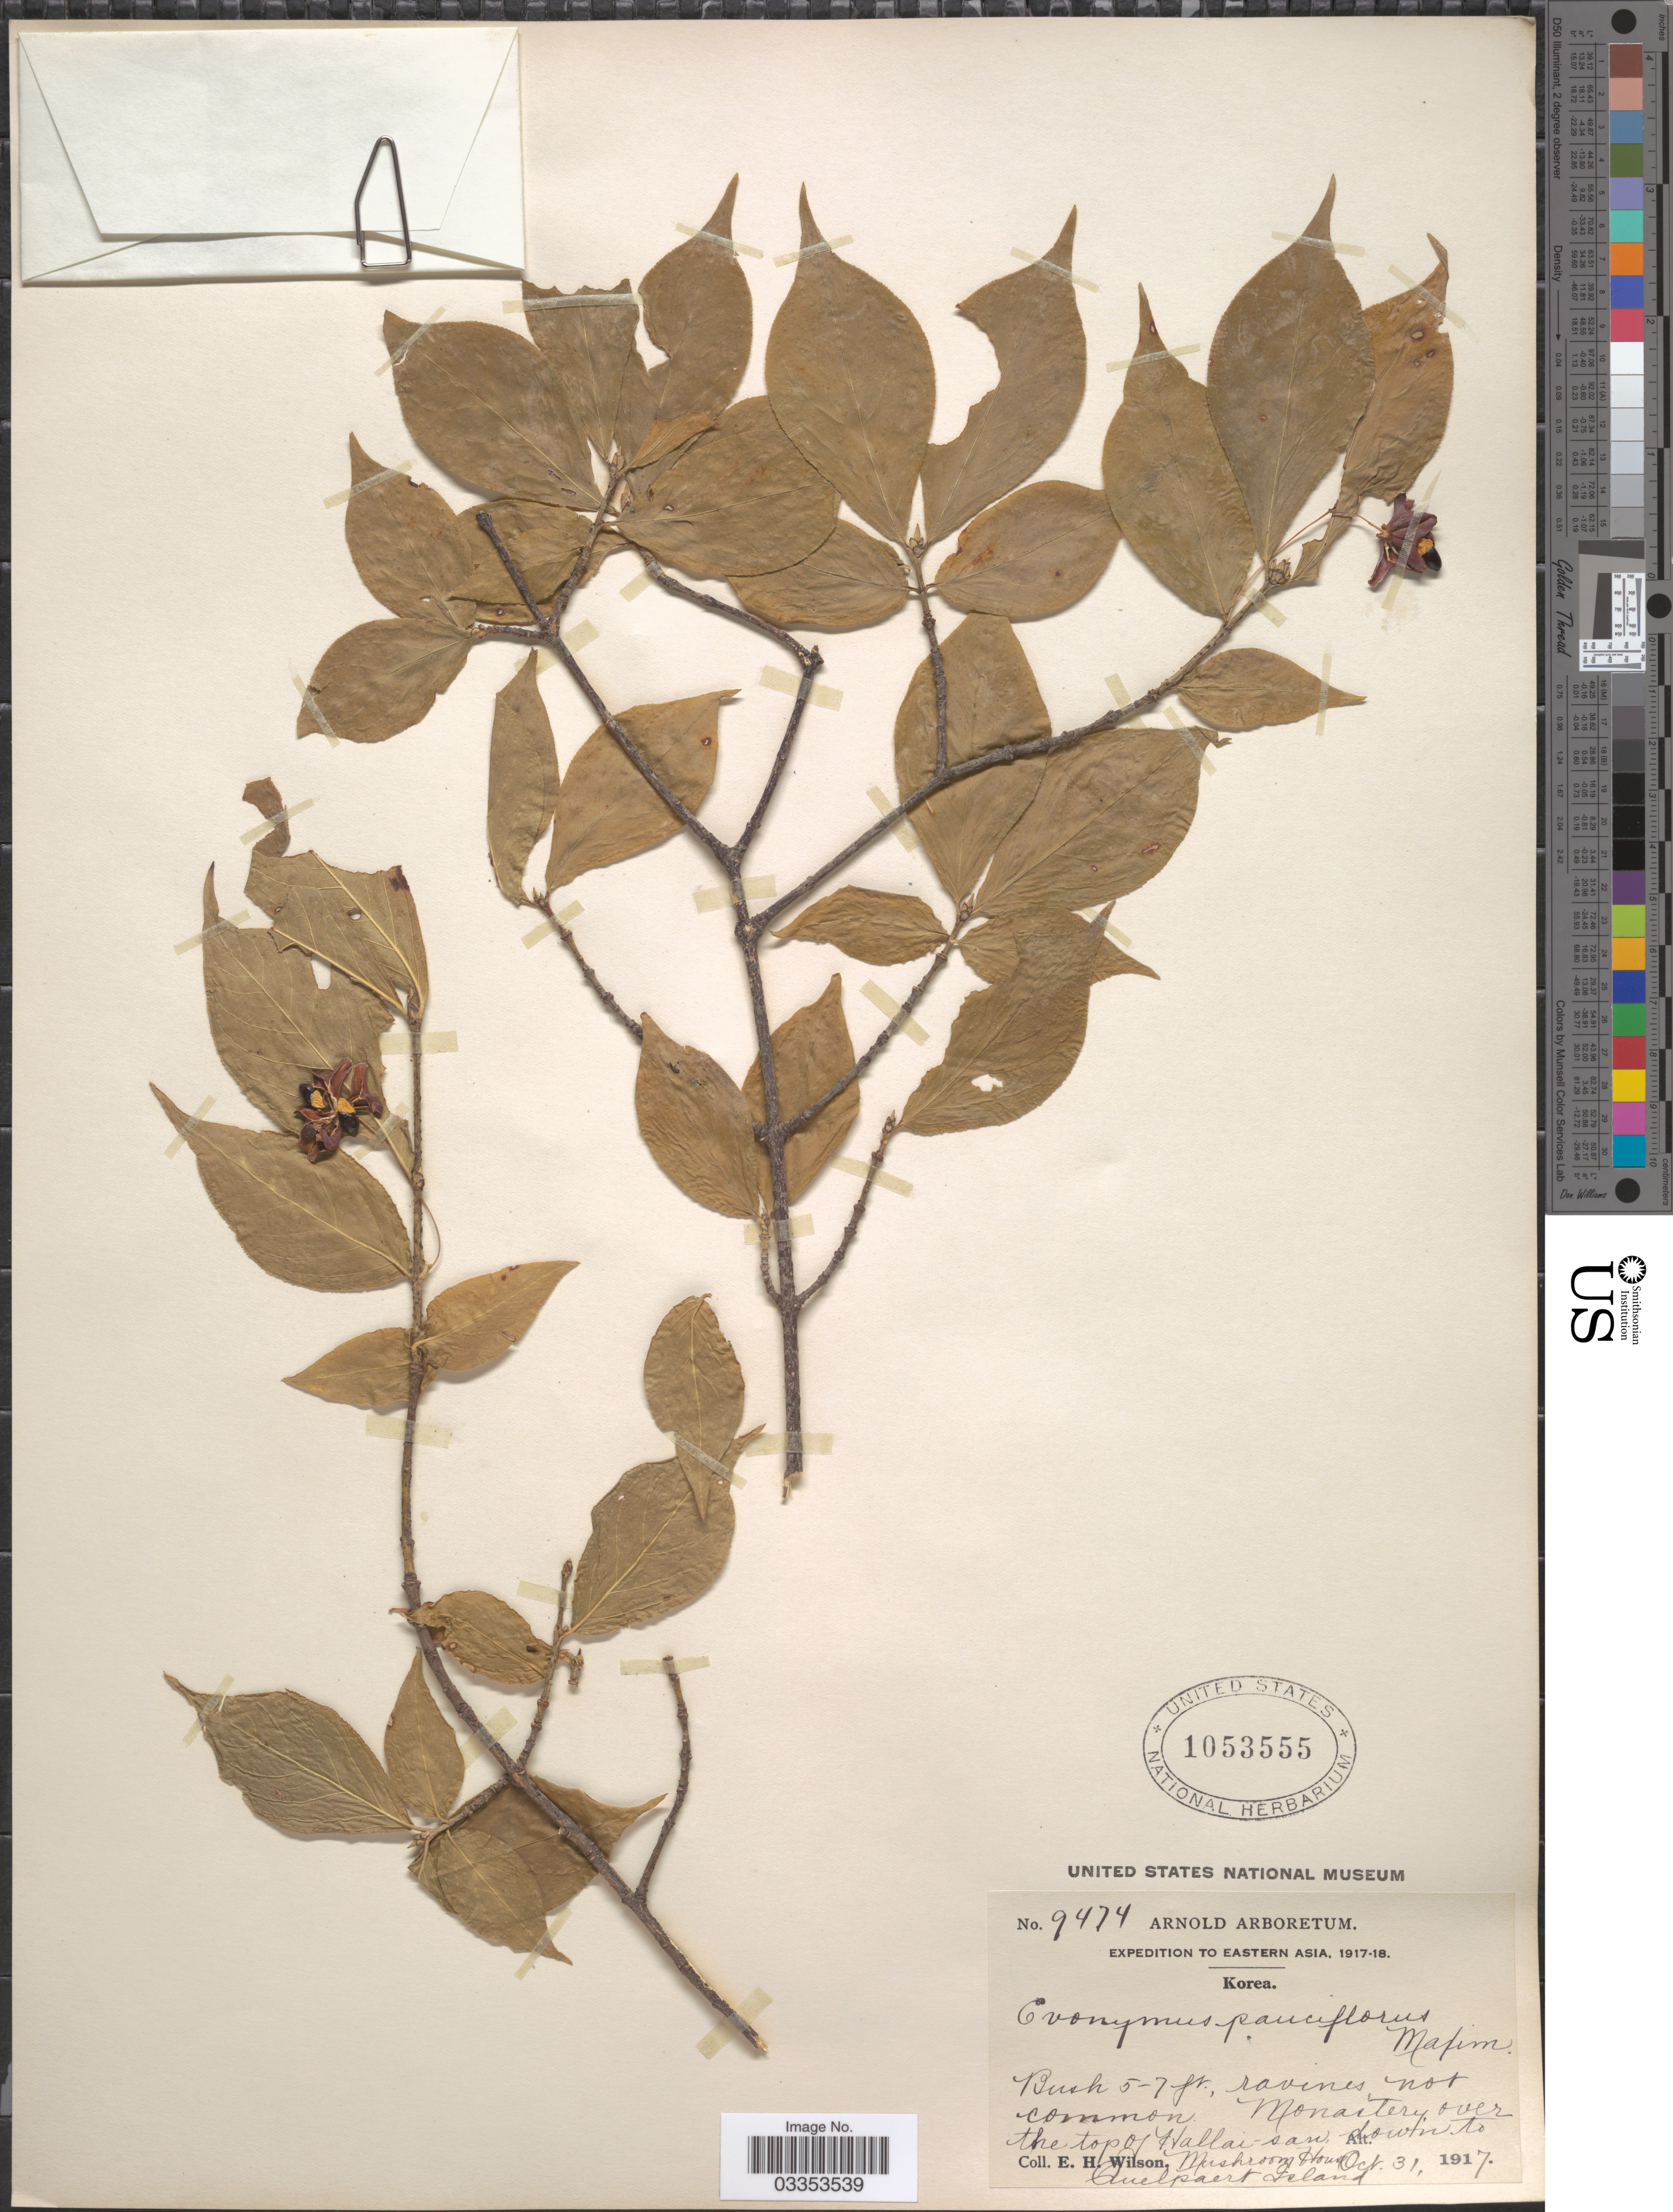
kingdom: Plantae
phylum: Tracheophyta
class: Magnoliopsida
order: Celastrales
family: Celastraceae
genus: Euonymus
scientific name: Euonymus pauciflorus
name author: Maxim.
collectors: E. Wilson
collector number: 9474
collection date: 1917-10-31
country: South Korea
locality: Eastern Asia. Monastery, over the top Hallai-san town to Mushroom House. Quelpaert Island.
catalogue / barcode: US 1053555